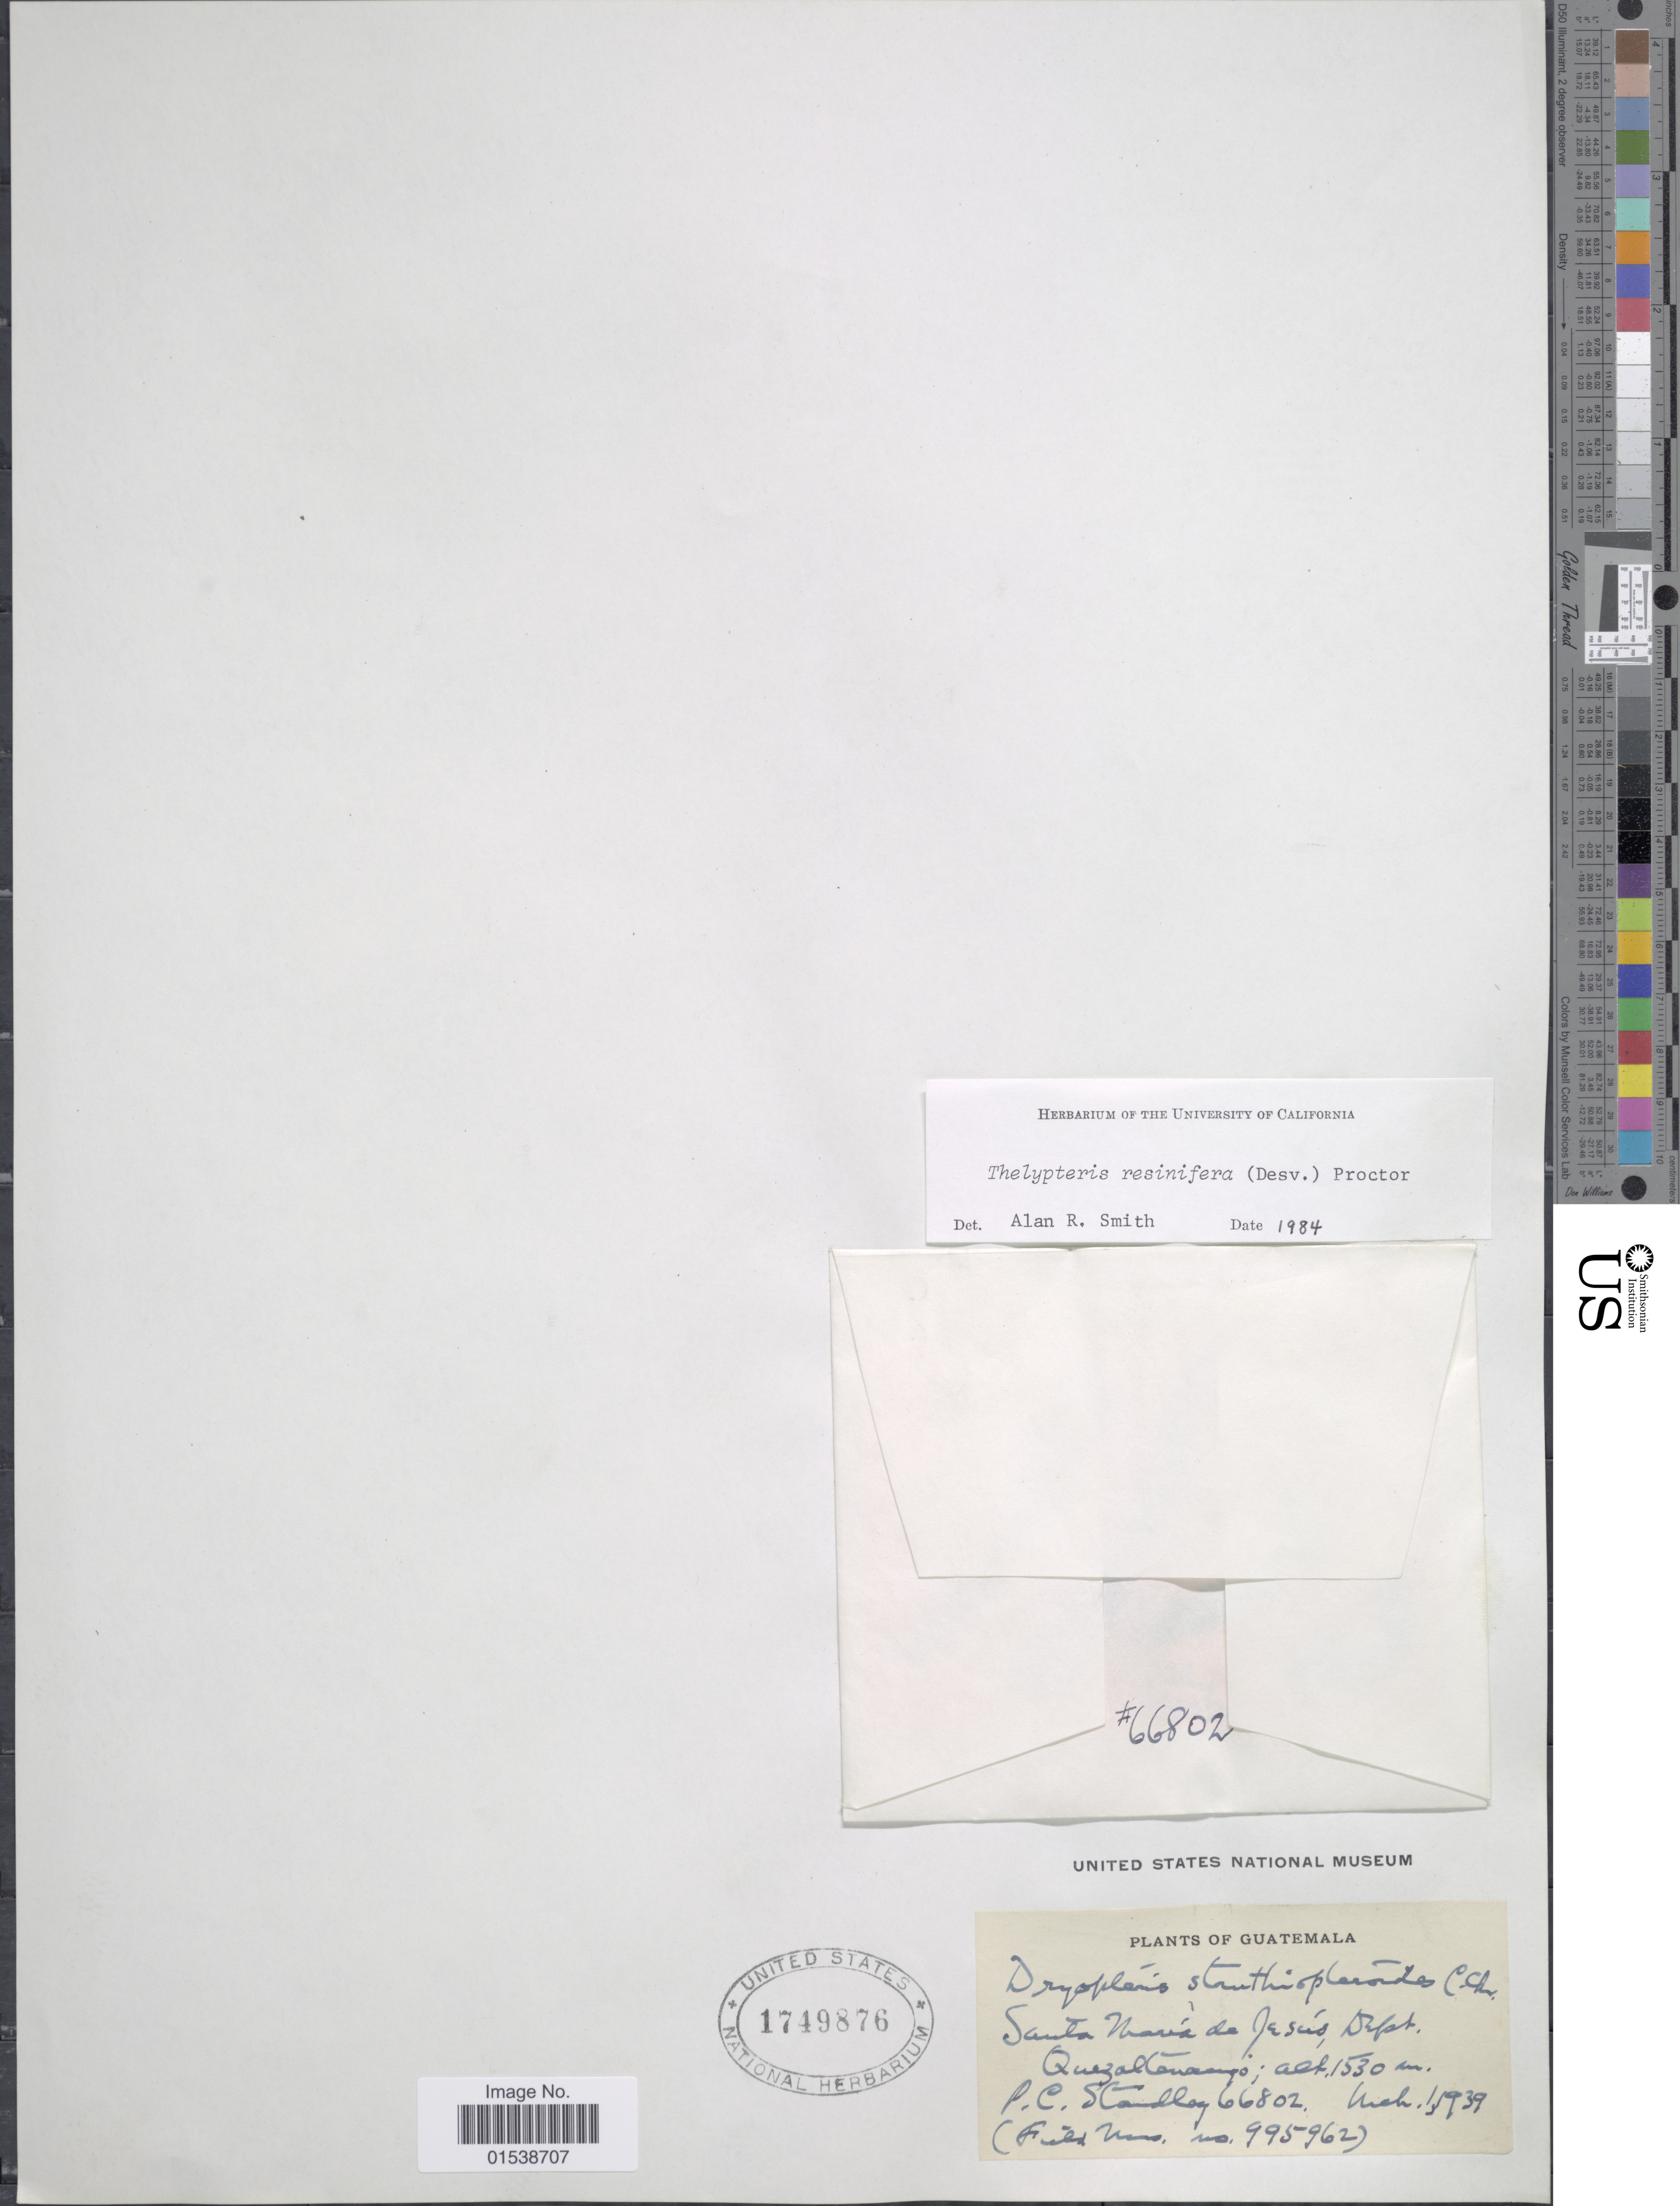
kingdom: Plantae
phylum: Tracheophyta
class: Polypodiopsida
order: Polypodiales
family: Thelypteridaceae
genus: Amauropelta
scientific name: Amauropelta resinifera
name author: (Desv.) Pic. Serm.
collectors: P. C. Standley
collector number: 66802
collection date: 1939-03-11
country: Guatemala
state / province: Quetzaltenango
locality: Santa Maria de Jesus, Dept. Quezaltenango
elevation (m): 1530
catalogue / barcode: US 1749876